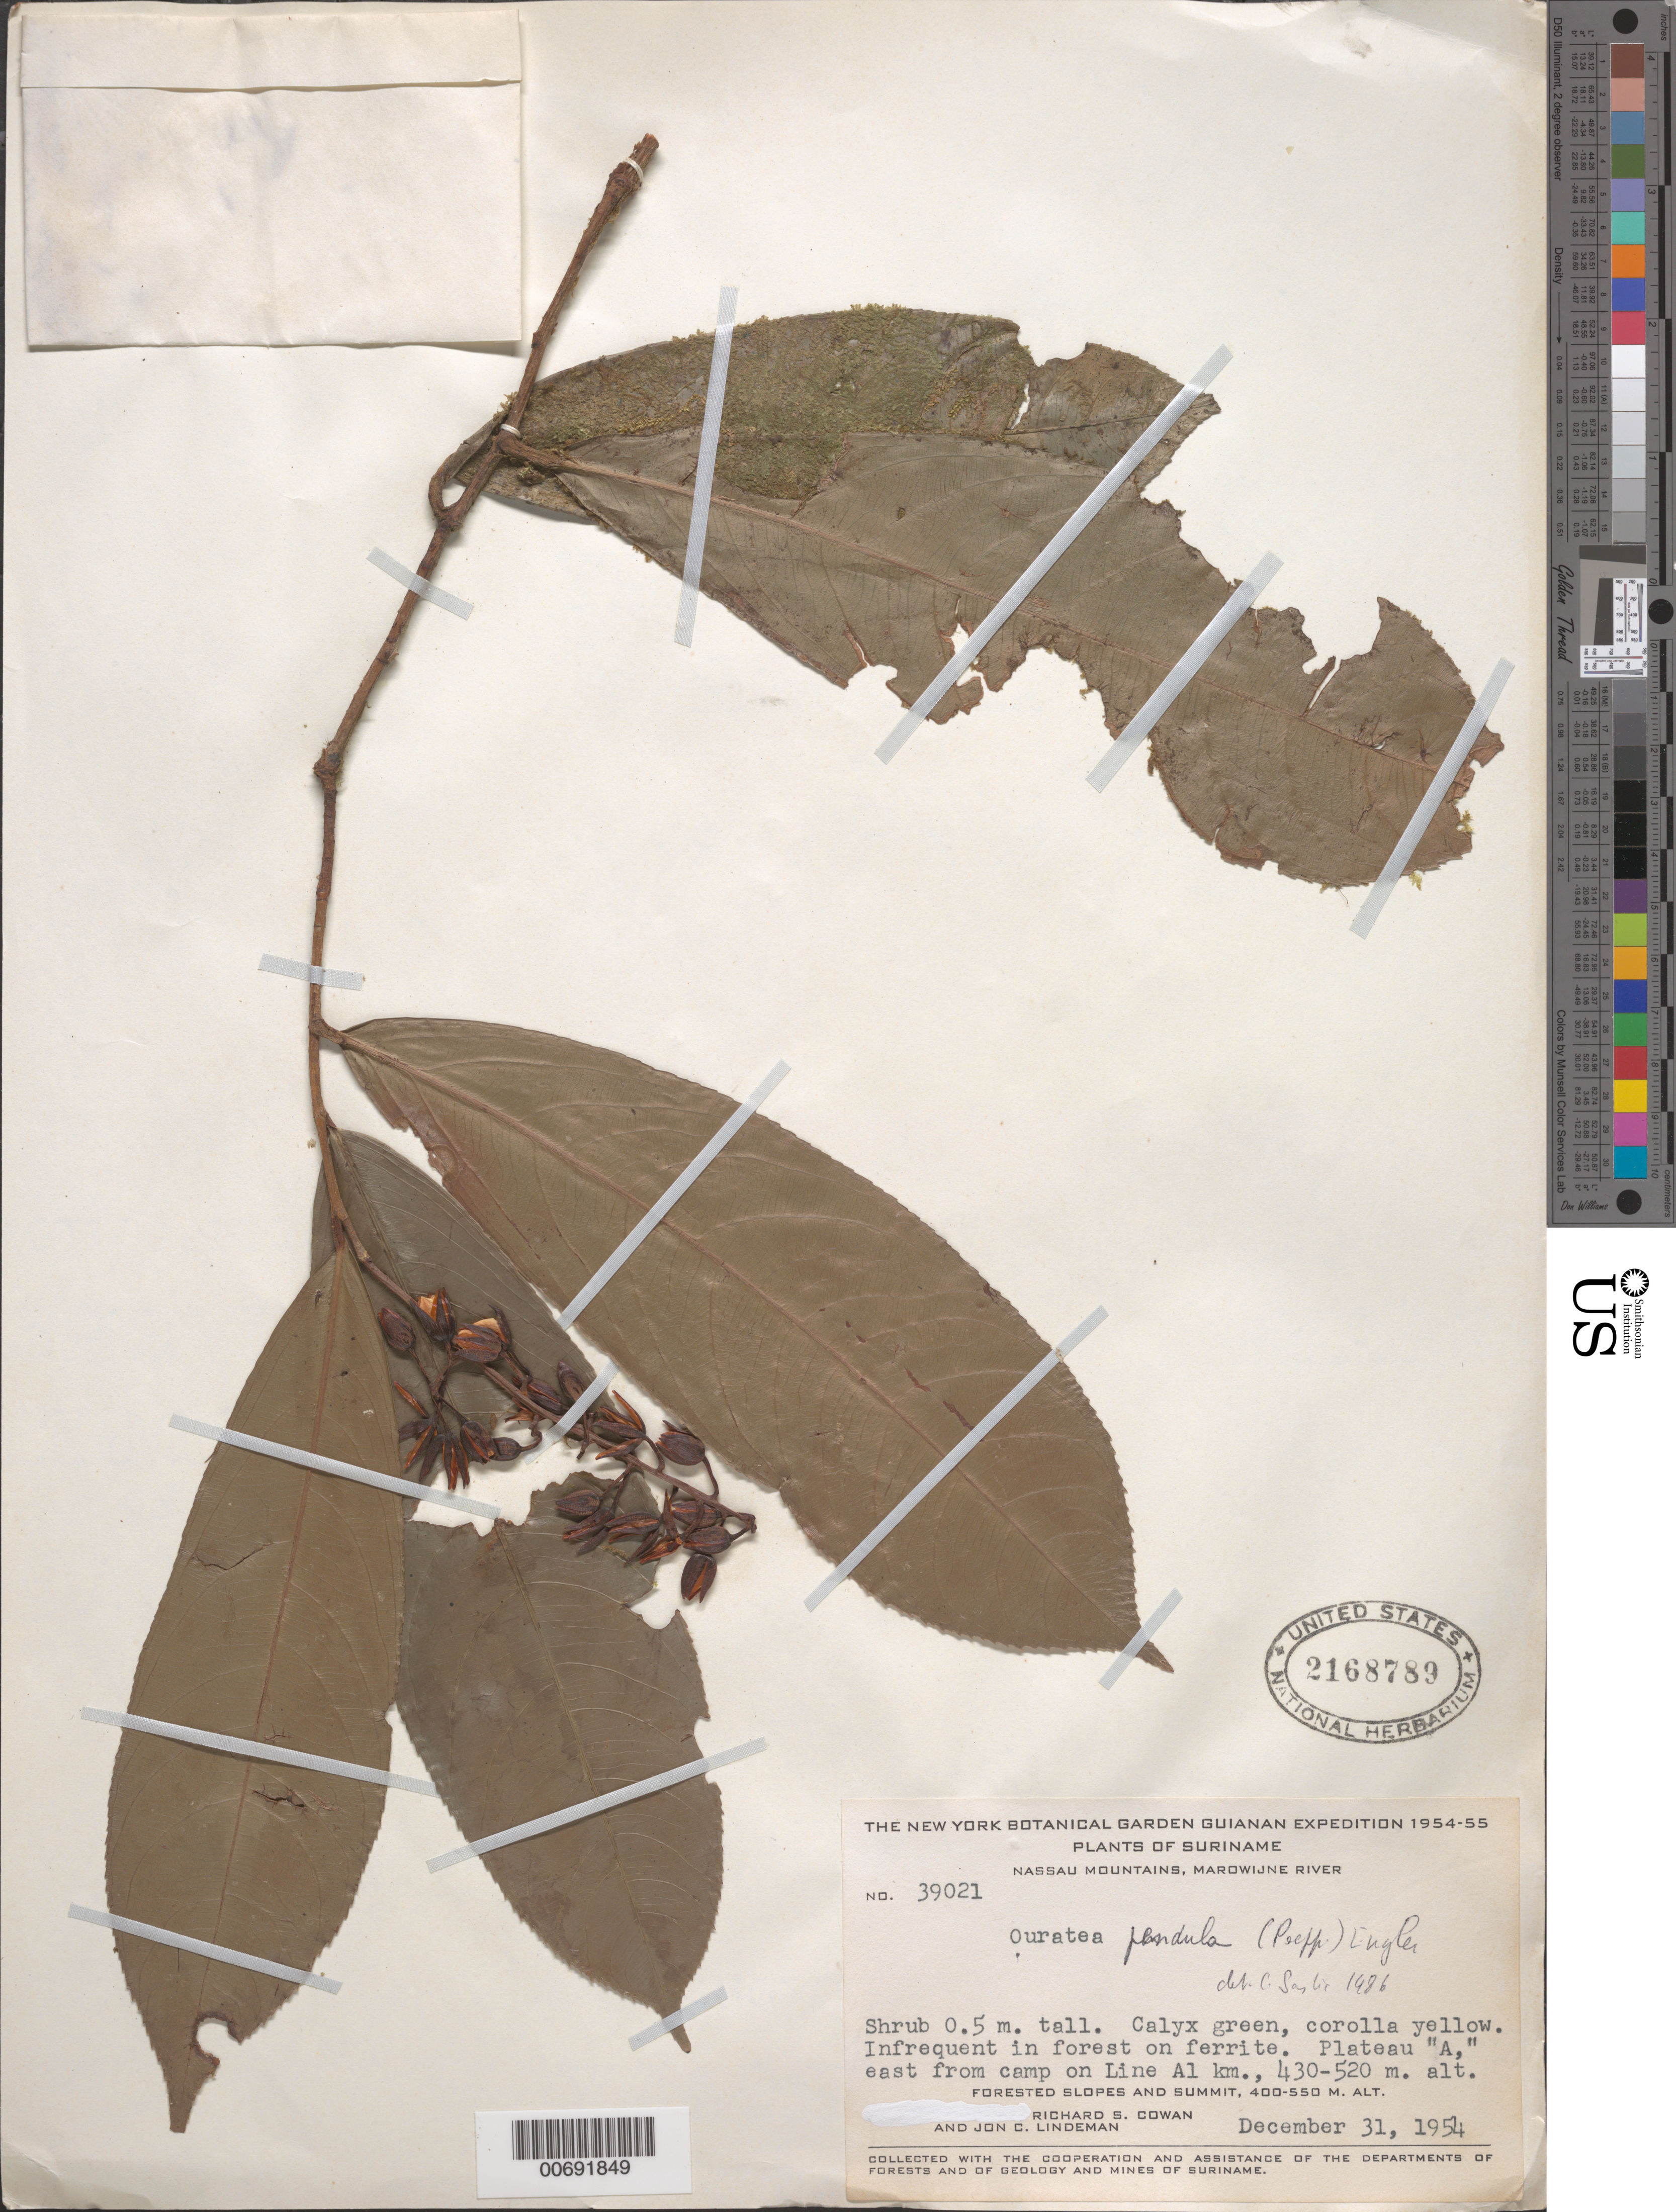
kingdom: Plantae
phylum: Tracheophyta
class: Magnoliopsida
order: Malpighiales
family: Ochnaceae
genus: Ouratea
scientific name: Ouratea pendula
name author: Poepp. ex Engl.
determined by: Sastre, C. H. L.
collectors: R. S. Cowan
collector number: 39021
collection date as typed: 31-Dec-54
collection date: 1954-12-31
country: Suriname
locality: Nassau Mts., Marowijne R., Plateau A, 1 km E of camp I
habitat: Forest on ferrite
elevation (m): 430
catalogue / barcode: US 2168789